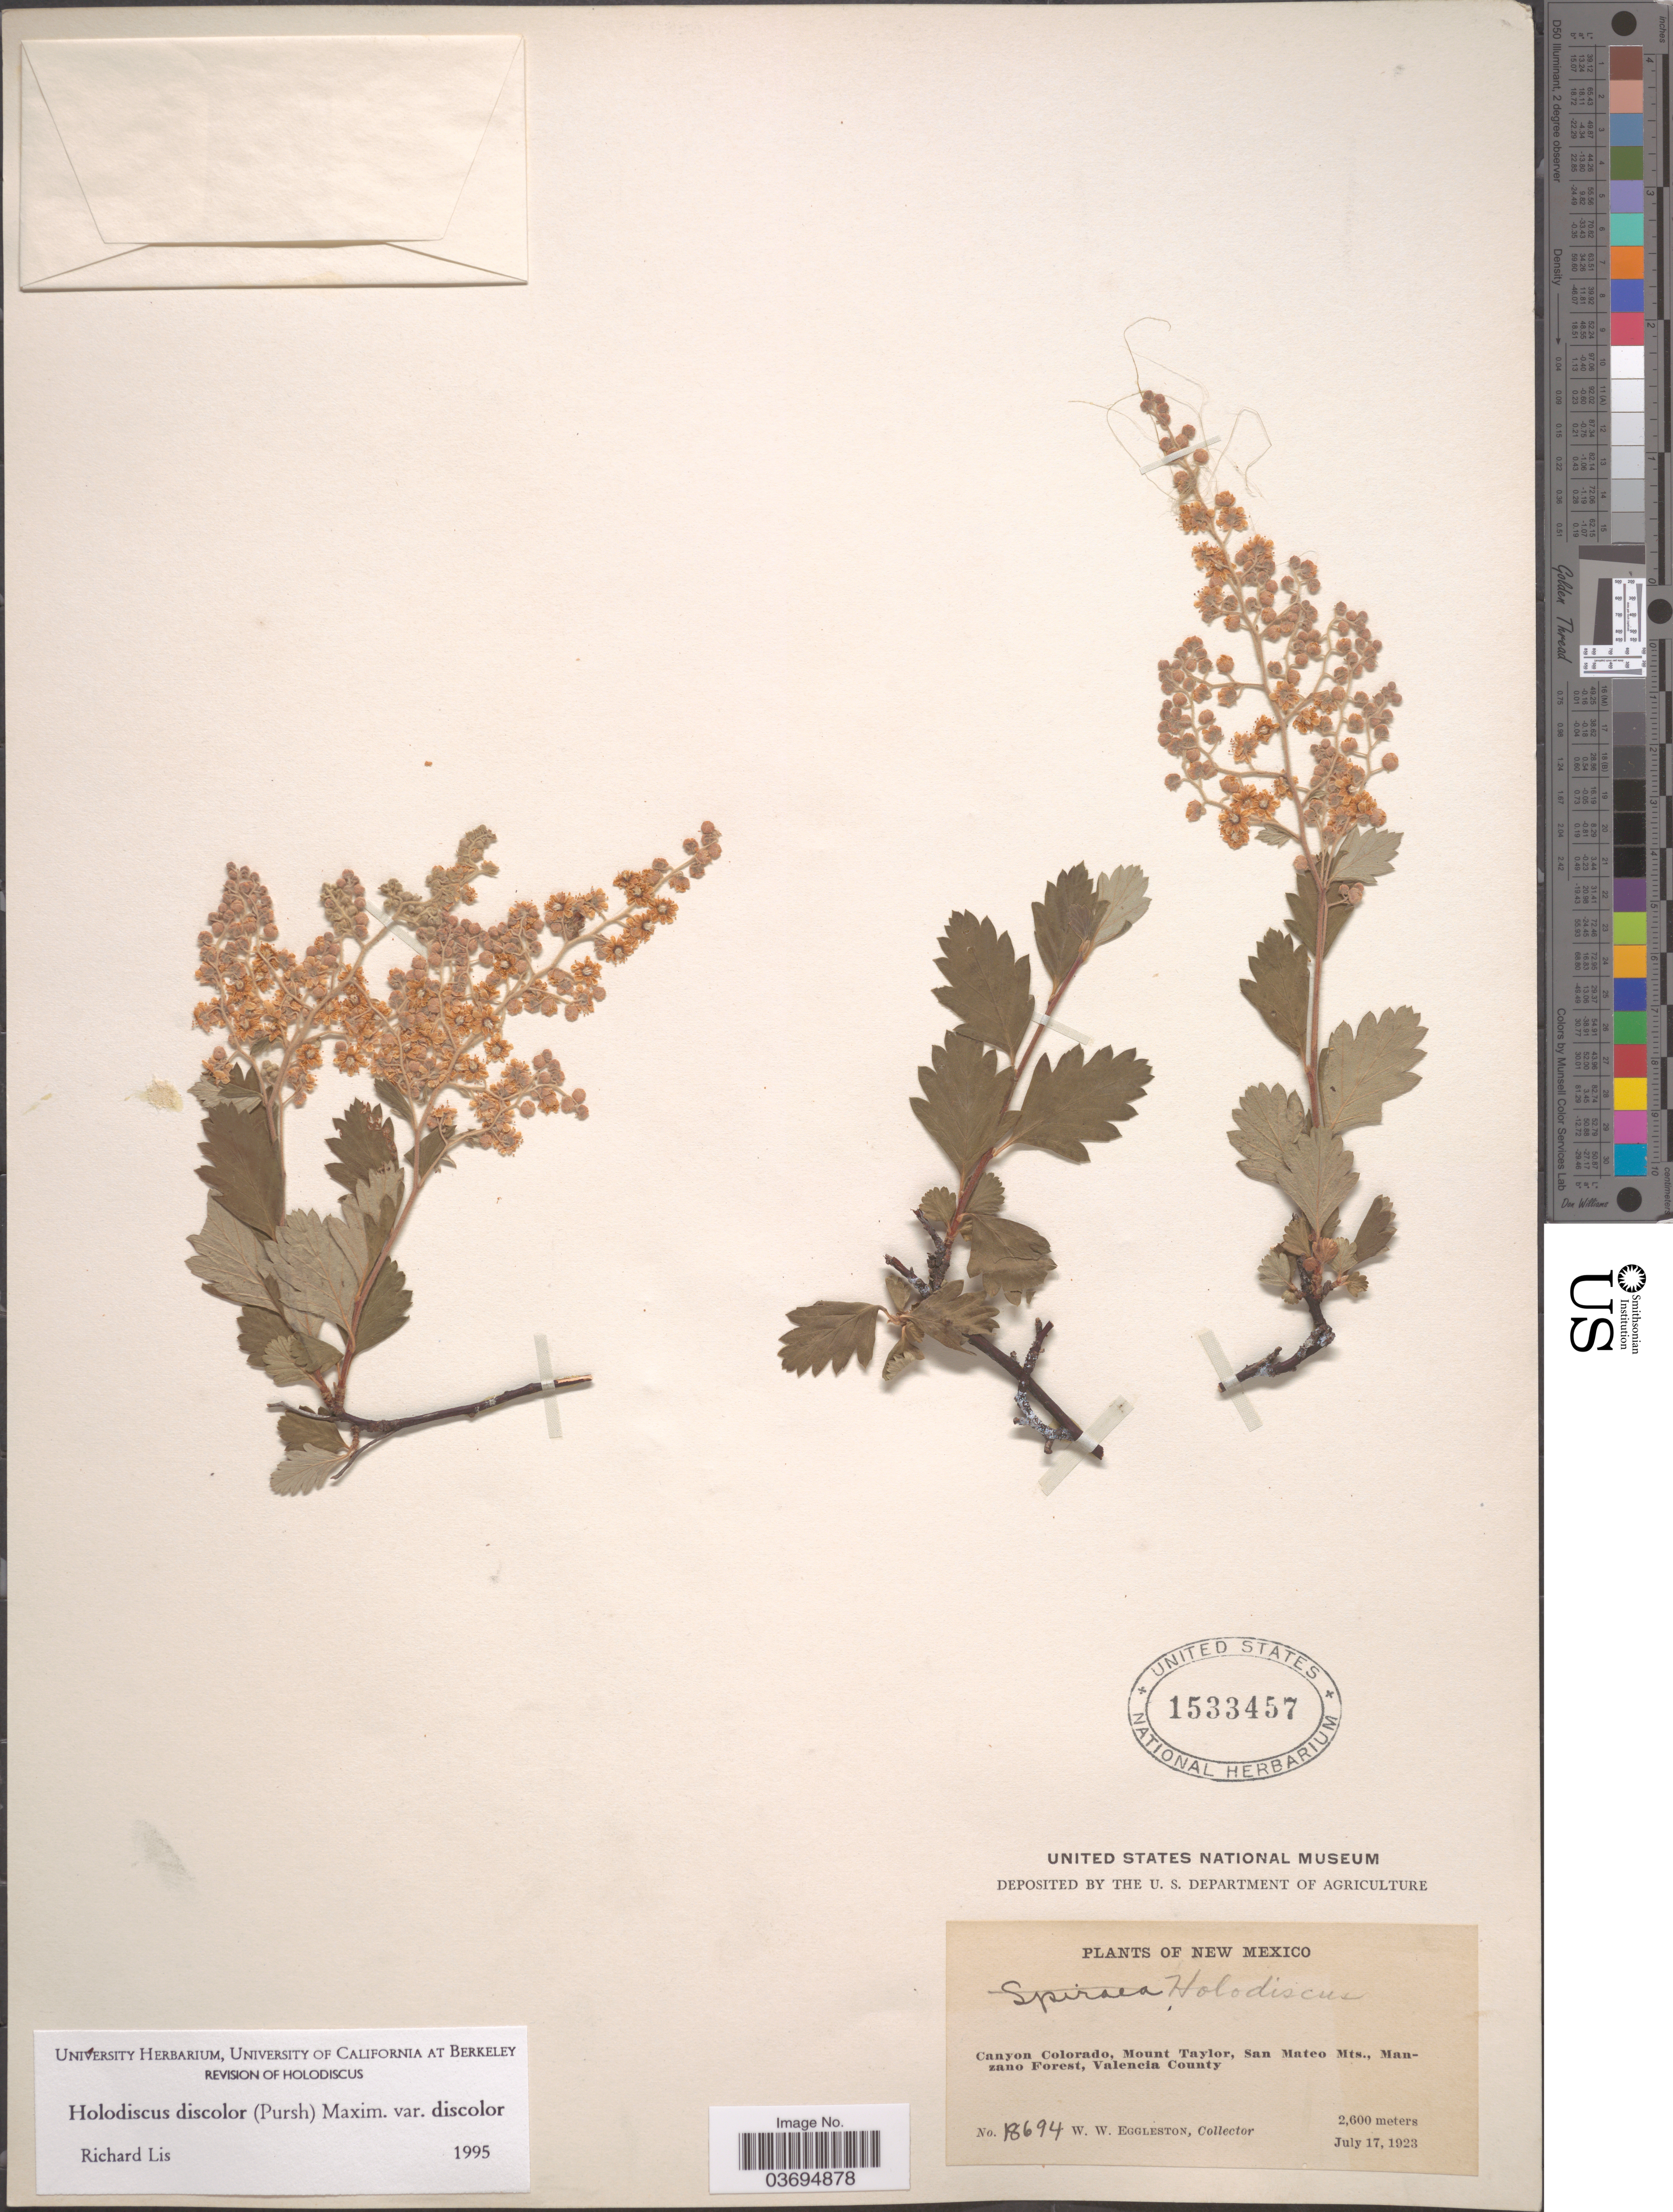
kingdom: Plantae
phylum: Tracheophyta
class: Magnoliopsida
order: Rosales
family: Rosaceae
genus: Holodiscus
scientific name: Holodiscus discolor var. discolor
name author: (Pursh) Maxim.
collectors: W. W. Eggleston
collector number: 18694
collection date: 1923-07-17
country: United States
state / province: New Mexico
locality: Canyon Colorado, Mount Taylor, San Mateo Mts., Manzano Forest, Valencia County.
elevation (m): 2600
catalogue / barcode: US 1533457